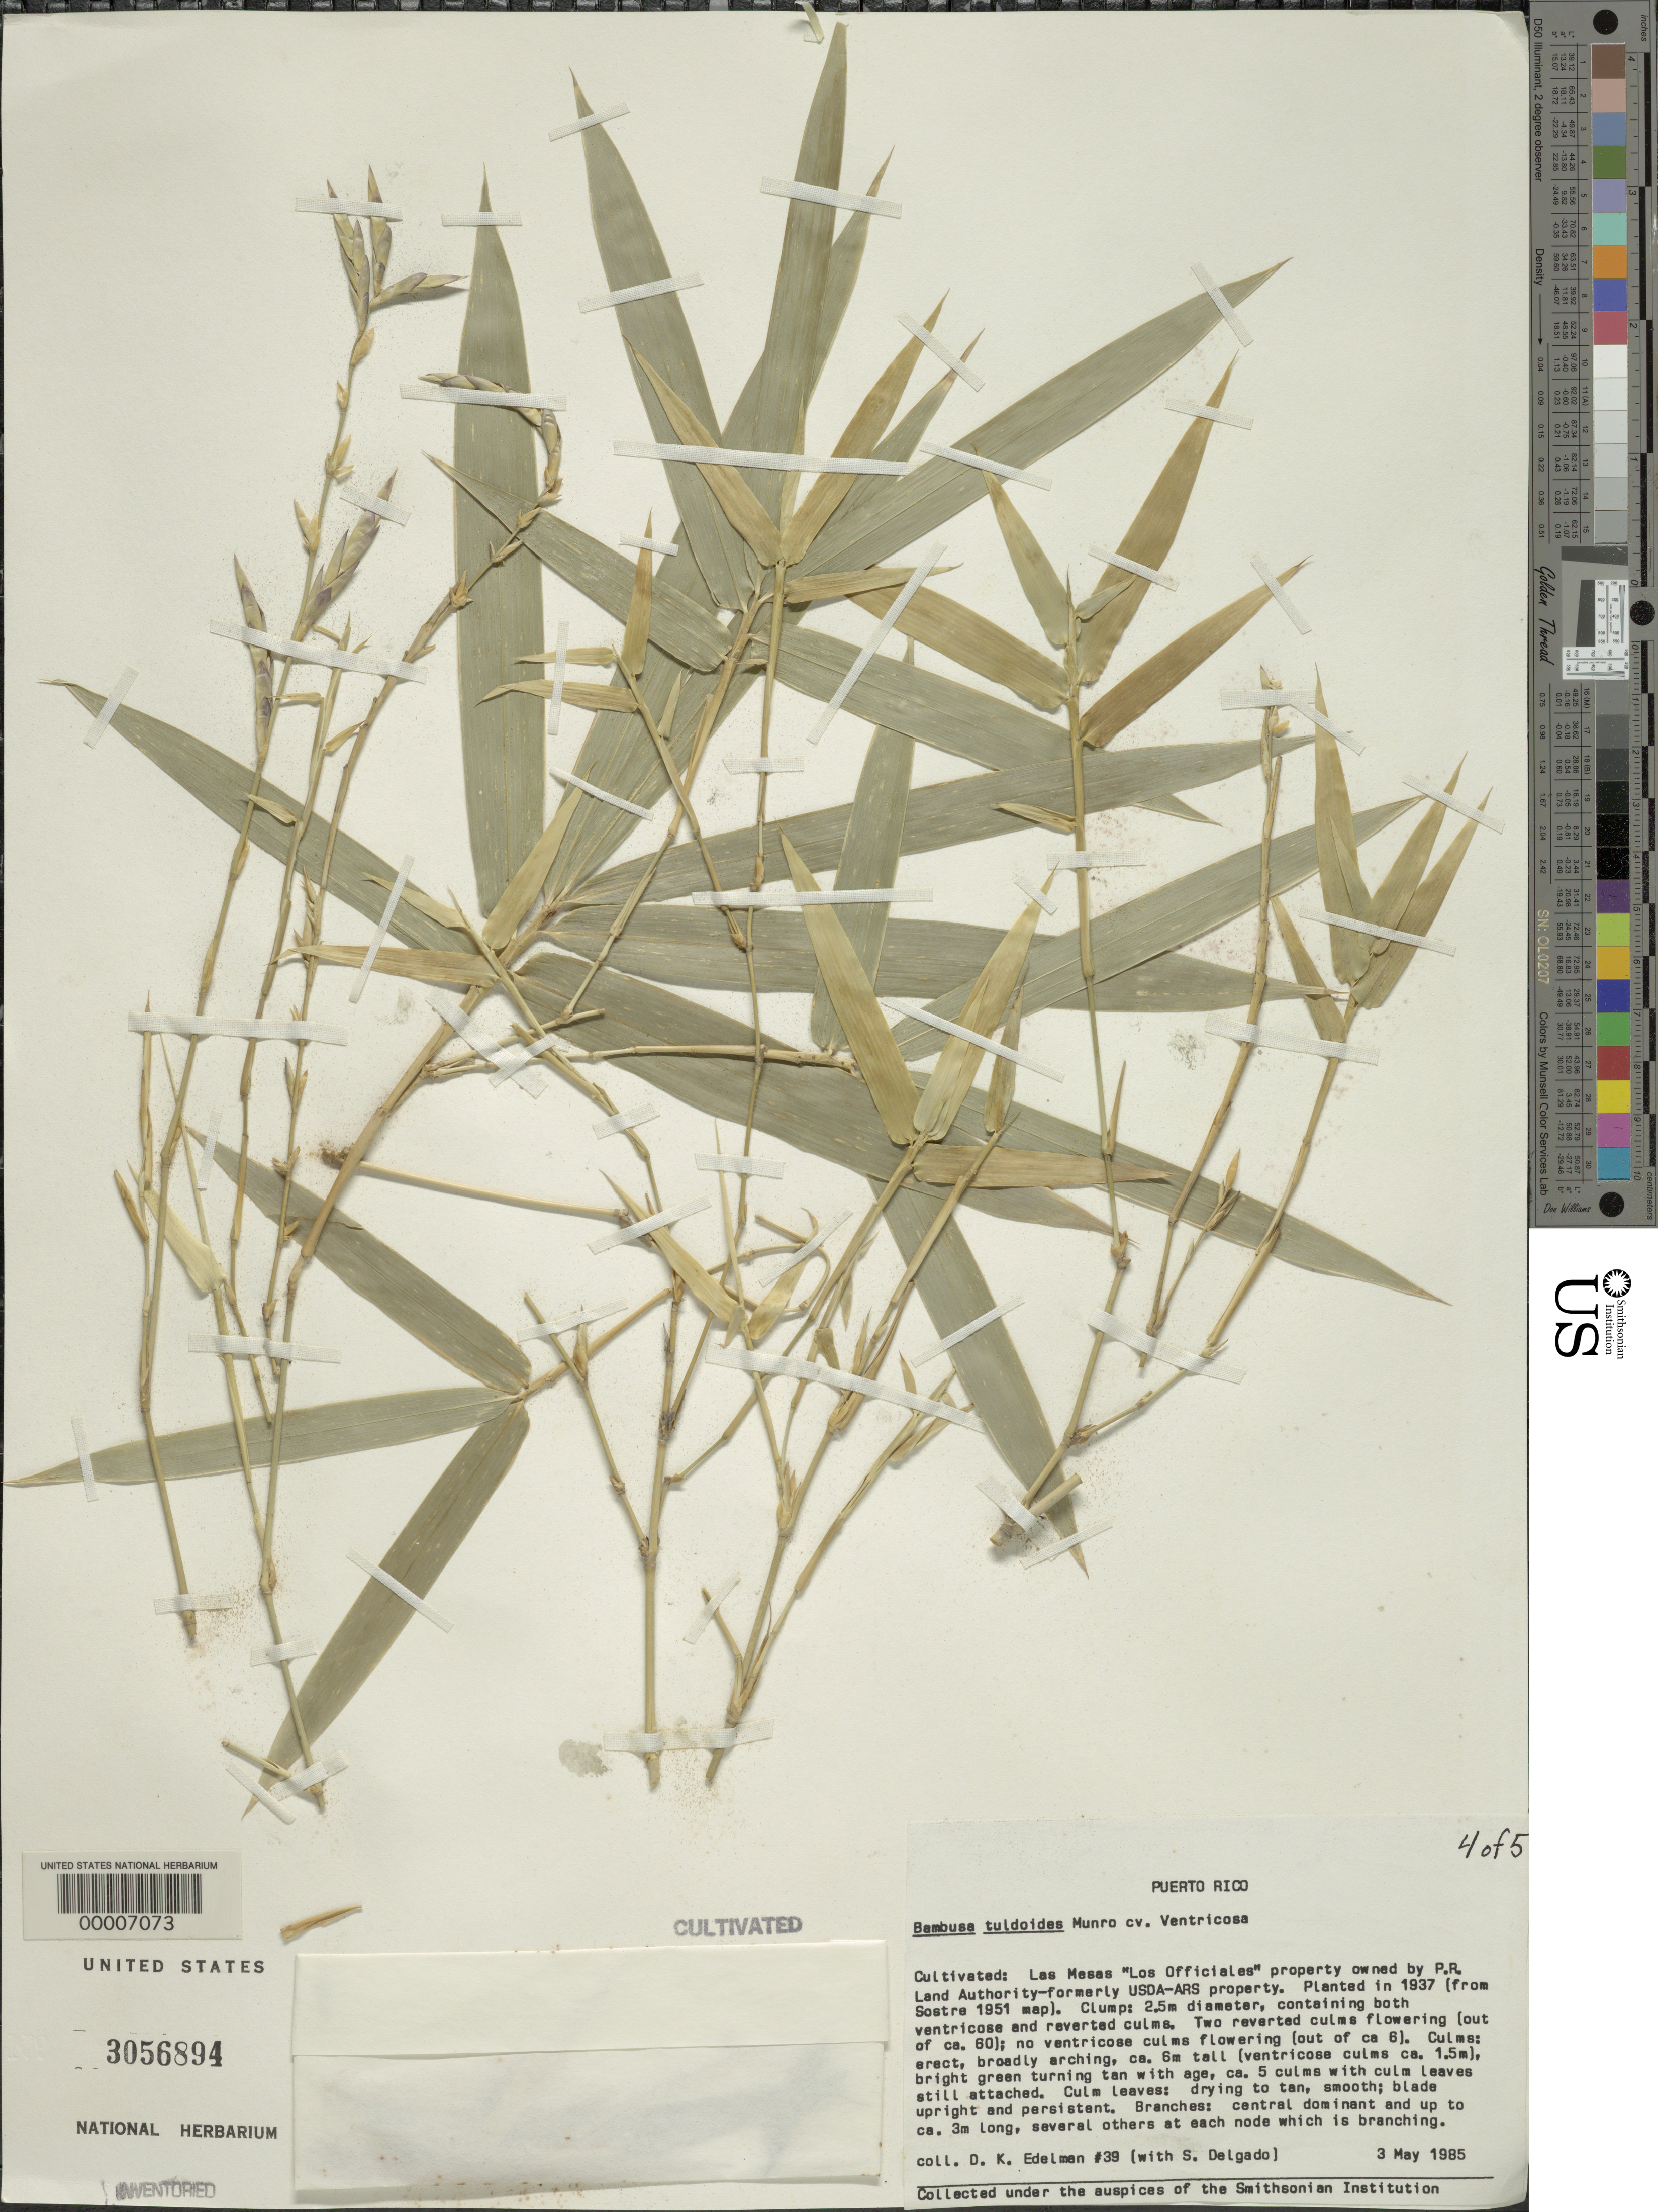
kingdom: Plantae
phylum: Tracheophyta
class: Liliopsida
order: Poales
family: Poaceae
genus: Bambusa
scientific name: Bambusa tuldoides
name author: Munro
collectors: D. Edelman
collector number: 39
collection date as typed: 03 May 1985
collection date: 1985-05-03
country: Puerto Rico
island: Greater Antilles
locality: Las mesas "los officiales"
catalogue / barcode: US 3056894